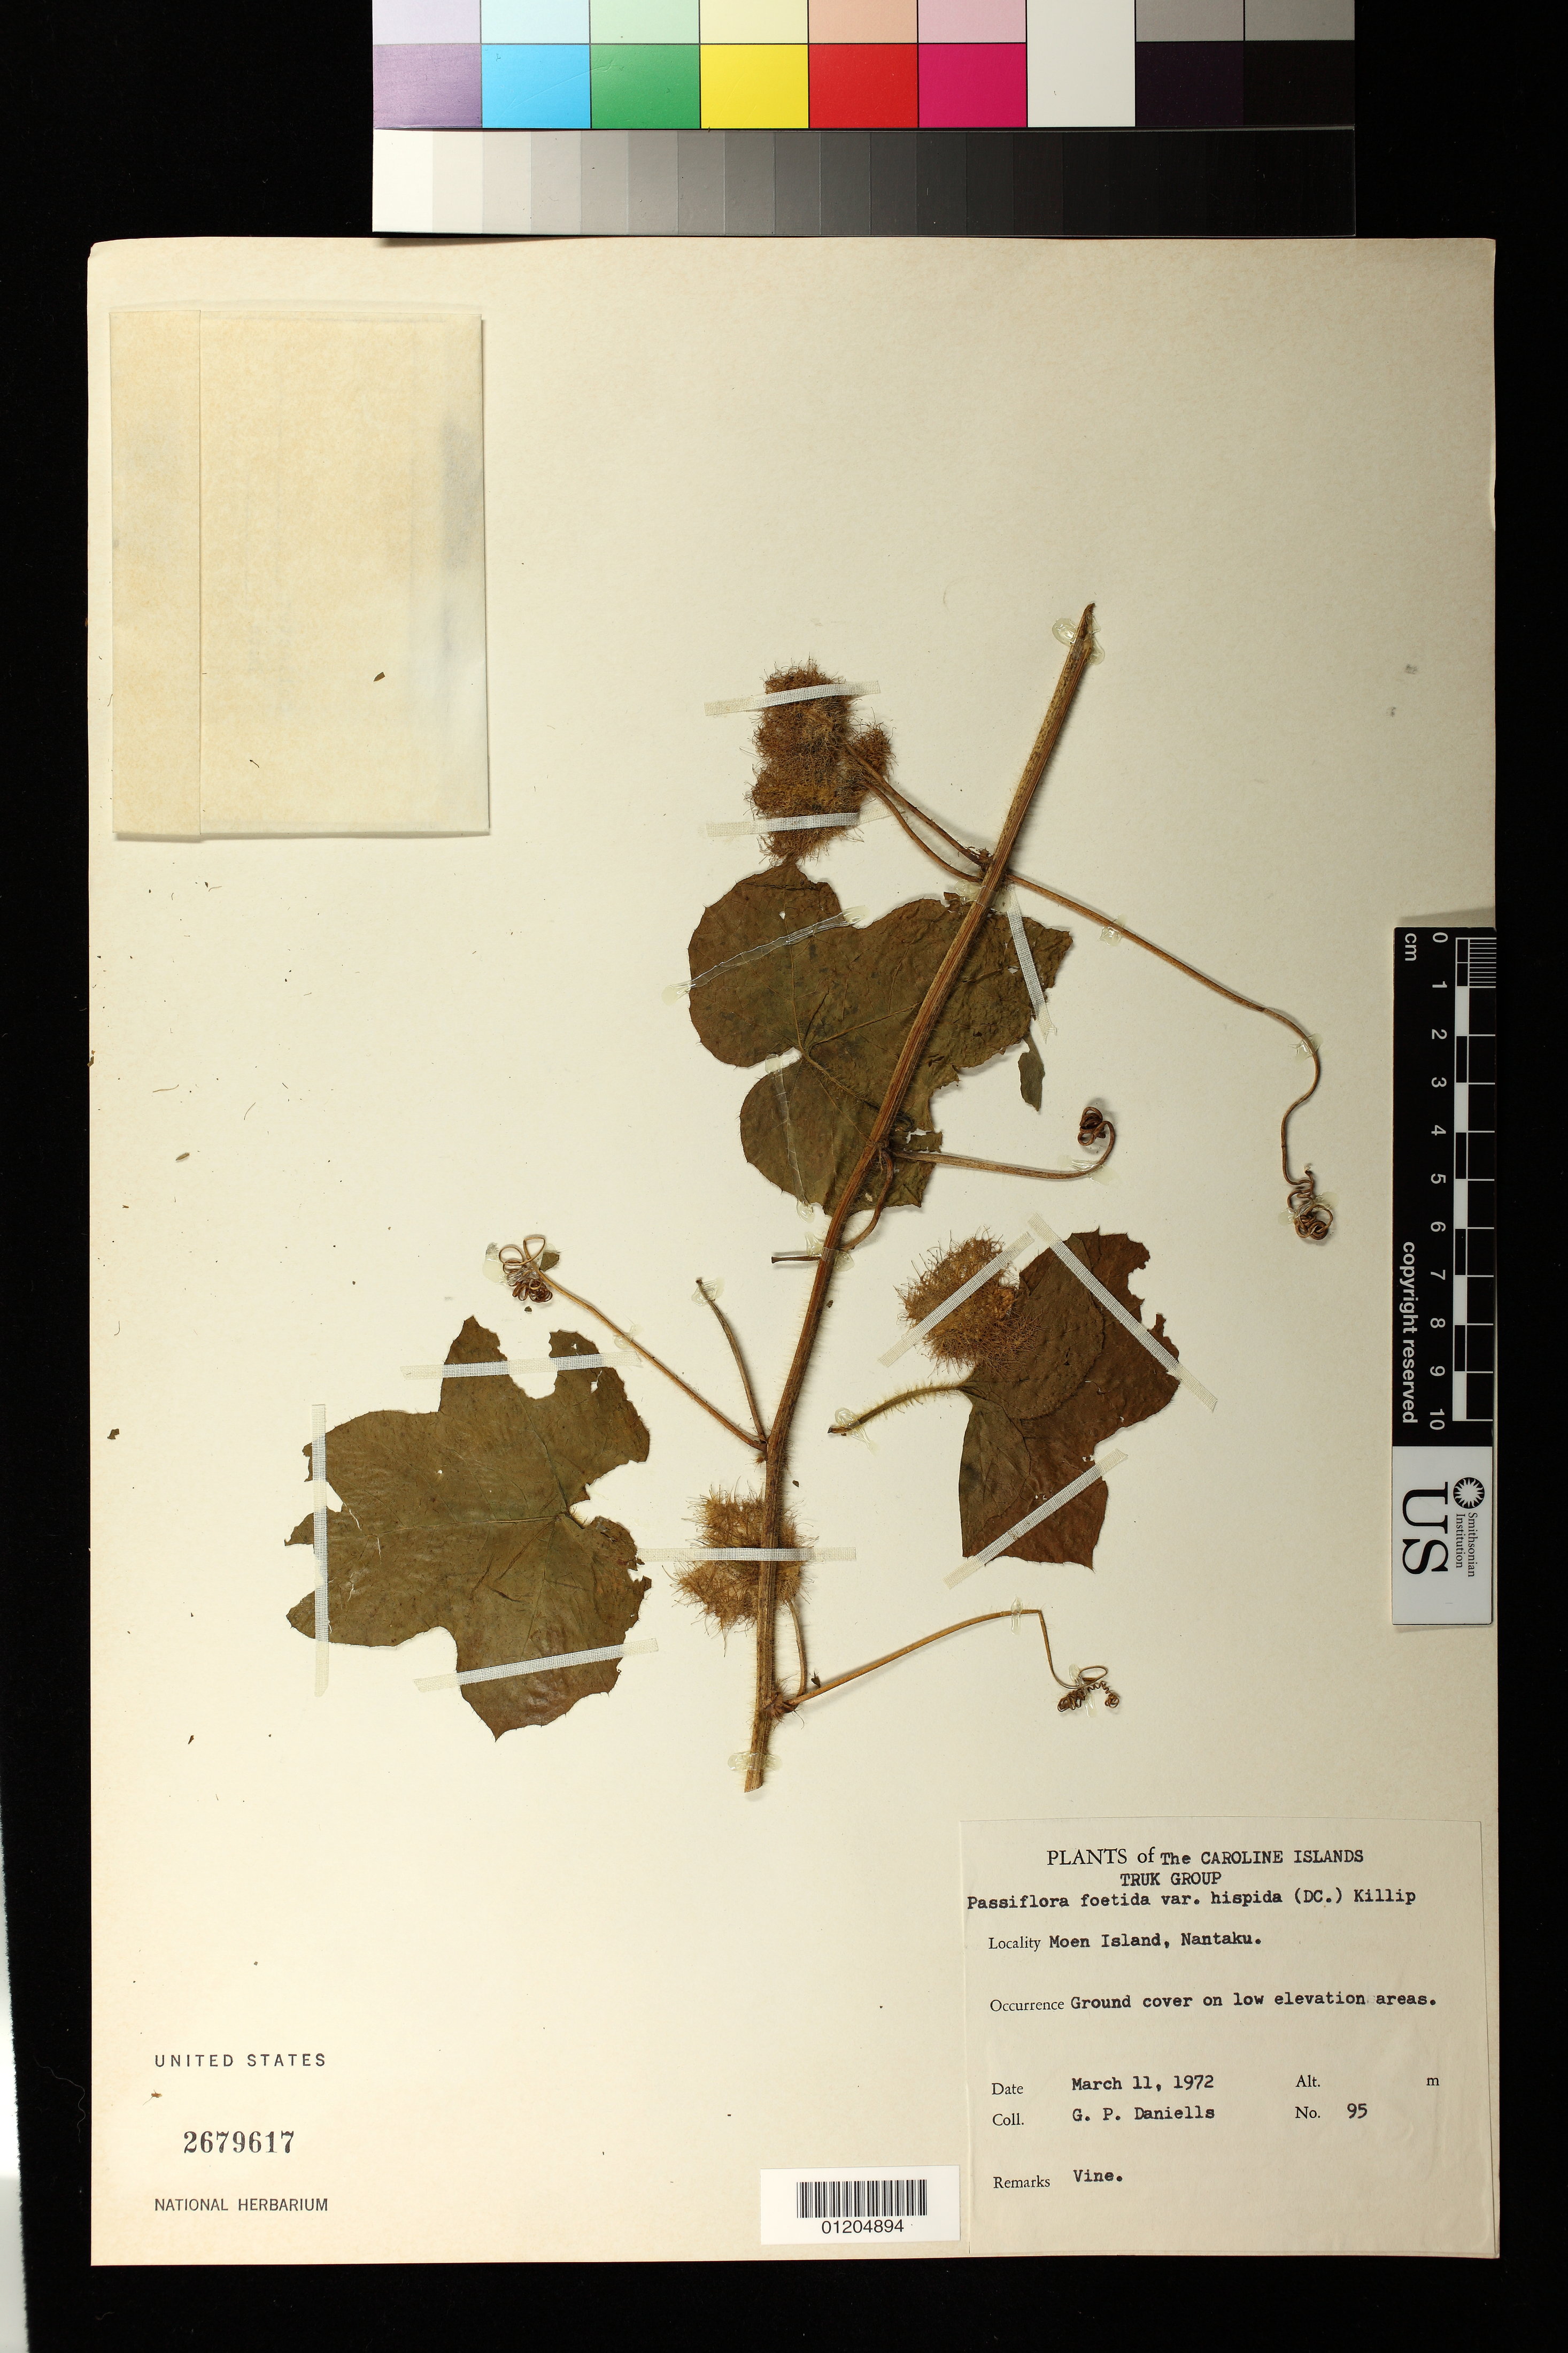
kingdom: Plantae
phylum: Tracheophyta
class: Magnoliopsida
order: Malpighiales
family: Passifloraceae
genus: Passiflora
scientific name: Passiflora foetida var. hispida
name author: (DC. ex Triana & Planch.) Killip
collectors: G. Daniells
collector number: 95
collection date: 1972-03-11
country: Micronesia, Federated States of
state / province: Truk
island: Moen [Wono]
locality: Moen Island, Nantaku.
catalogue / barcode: US 2679617